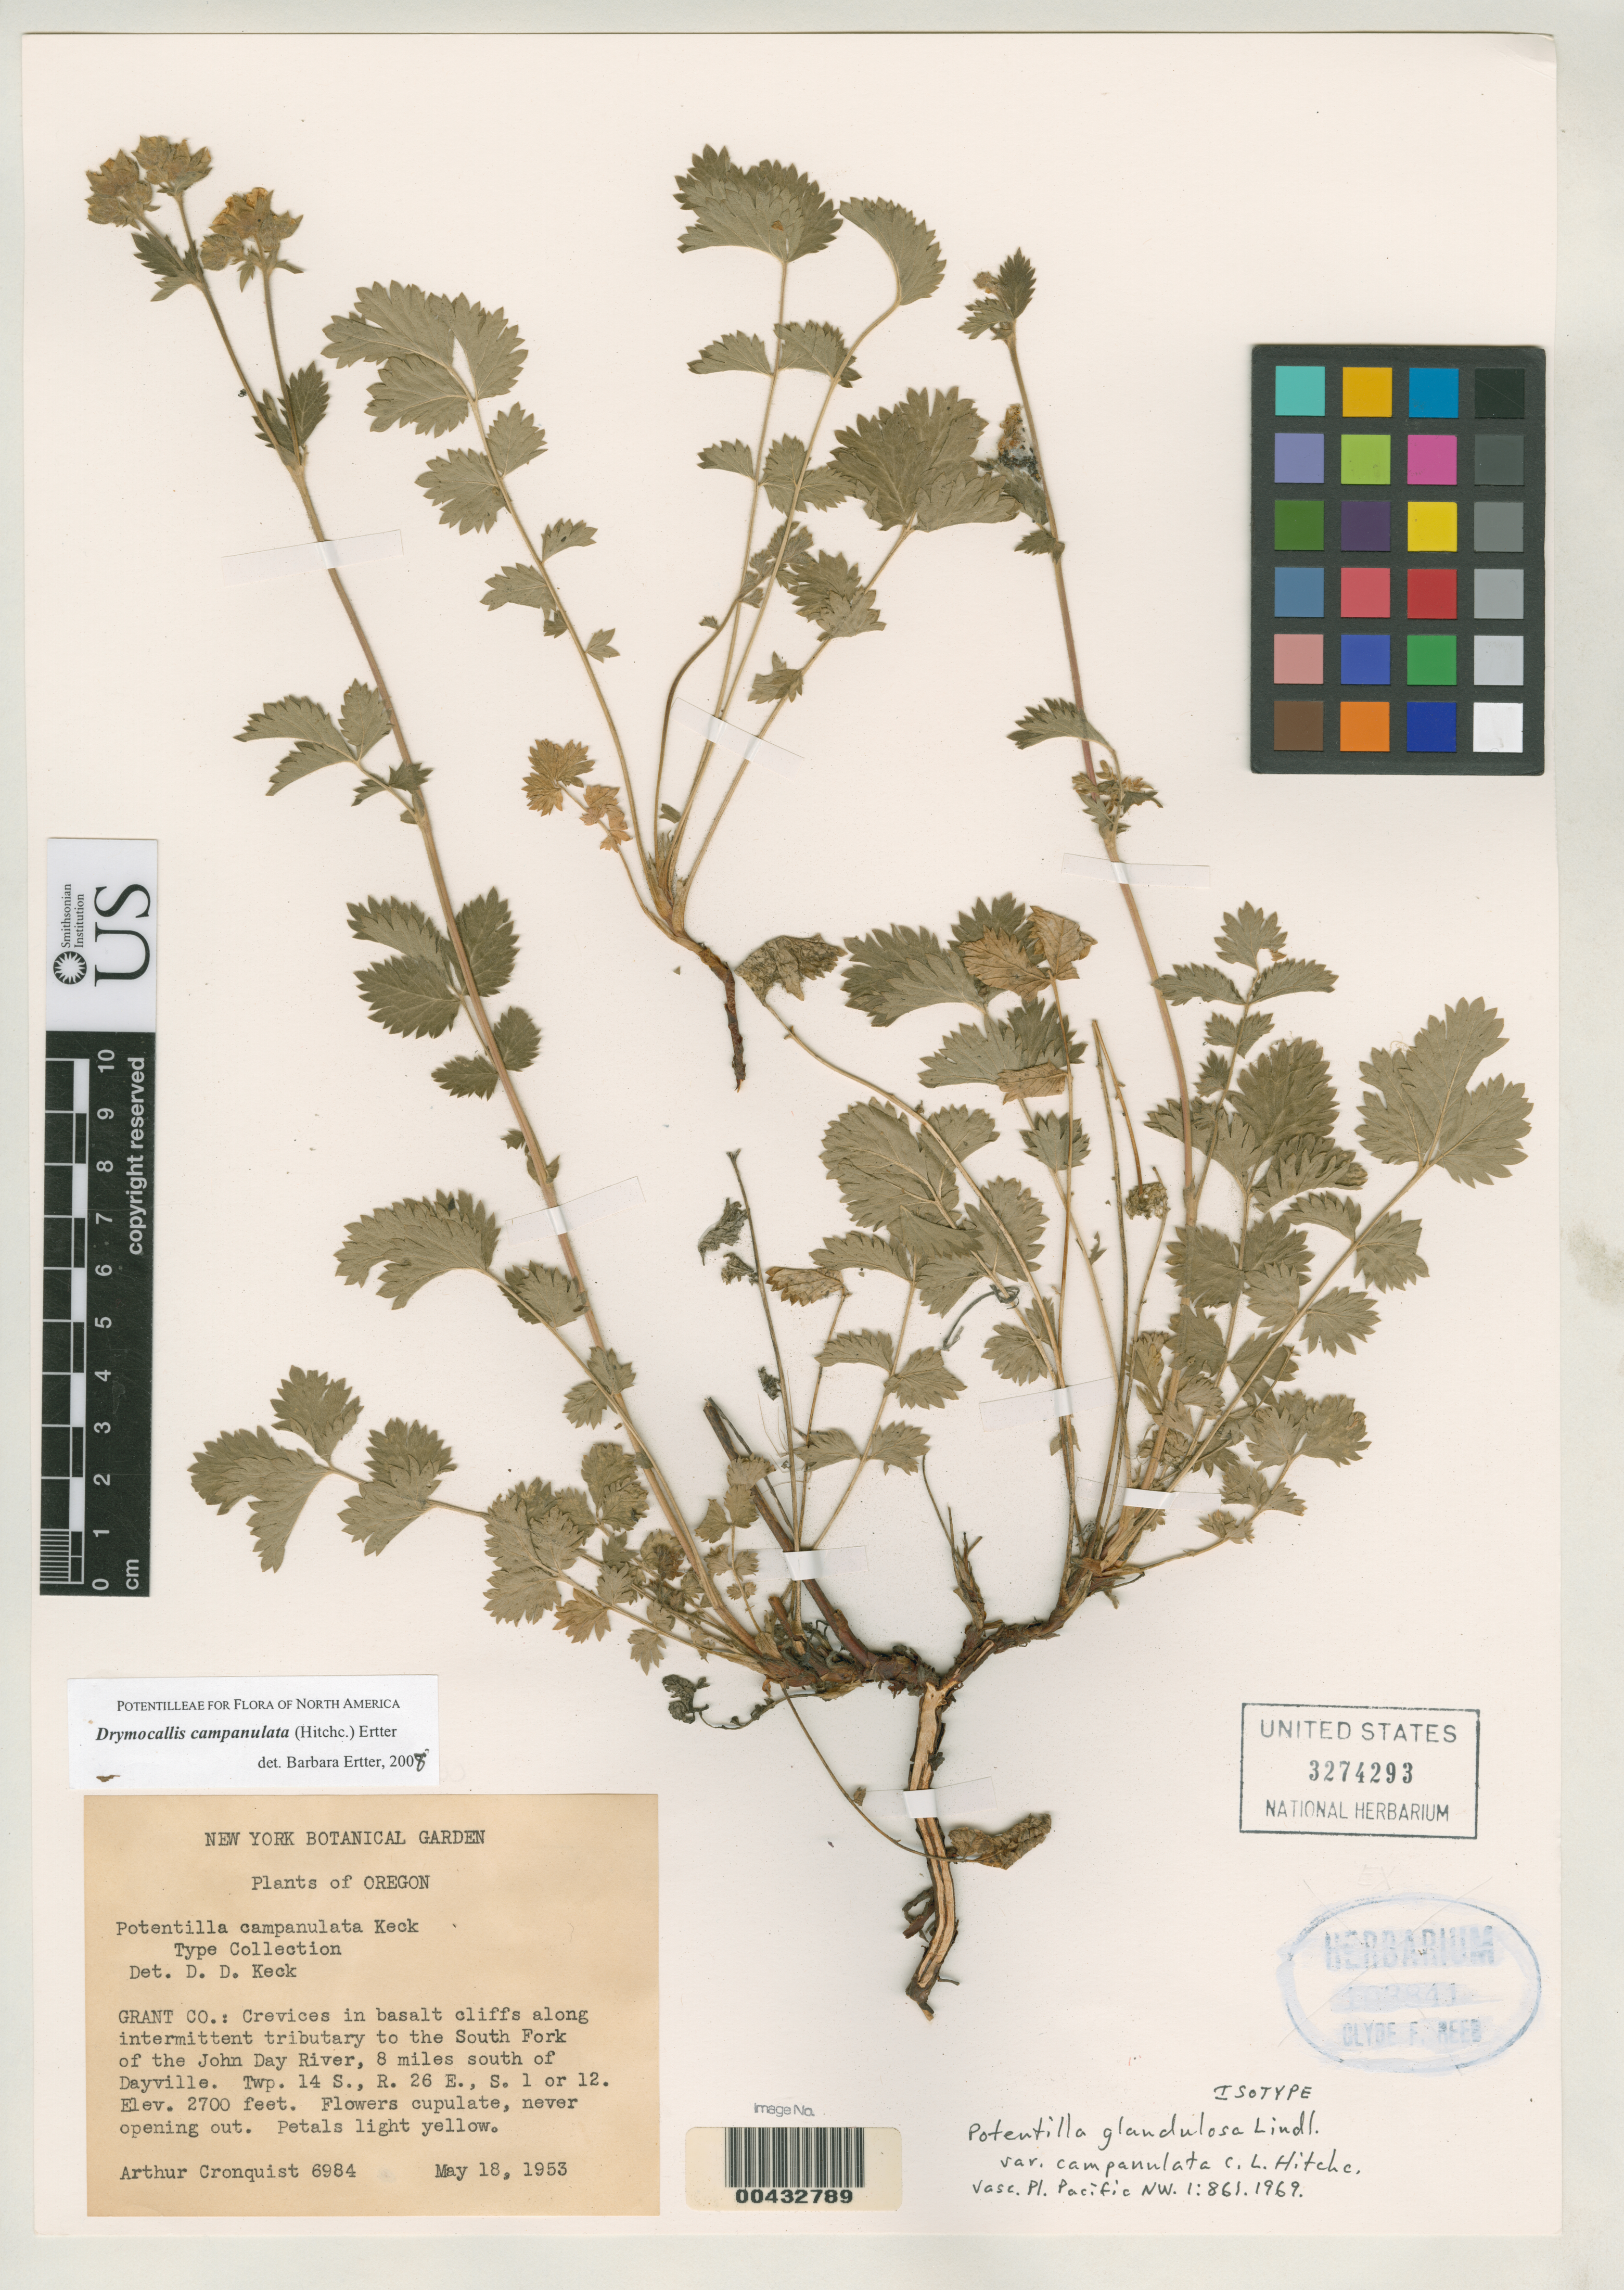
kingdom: Plantae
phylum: Tracheophyta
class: Magnoliopsida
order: Rosales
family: Rosaceae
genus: Potentilla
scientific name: Potentilla glandulosa var. campanulata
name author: C.L. Hitchc.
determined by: Ertter, Barbara J.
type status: Isotype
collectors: A. J. Cronquist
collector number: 6984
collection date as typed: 18 May 1953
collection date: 1953-05-18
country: United States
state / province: Oregon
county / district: Grant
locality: Grant Co.: crevices in basalt cliffs along intermittent tributary to the South Fork of the John Day River, 8 miles south of Dayville. Twp. 14 S., R. 26 E., S. 1 or 12.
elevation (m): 823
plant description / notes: Specimen ex herb. Clyde F. Reed.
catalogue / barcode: US 3274293